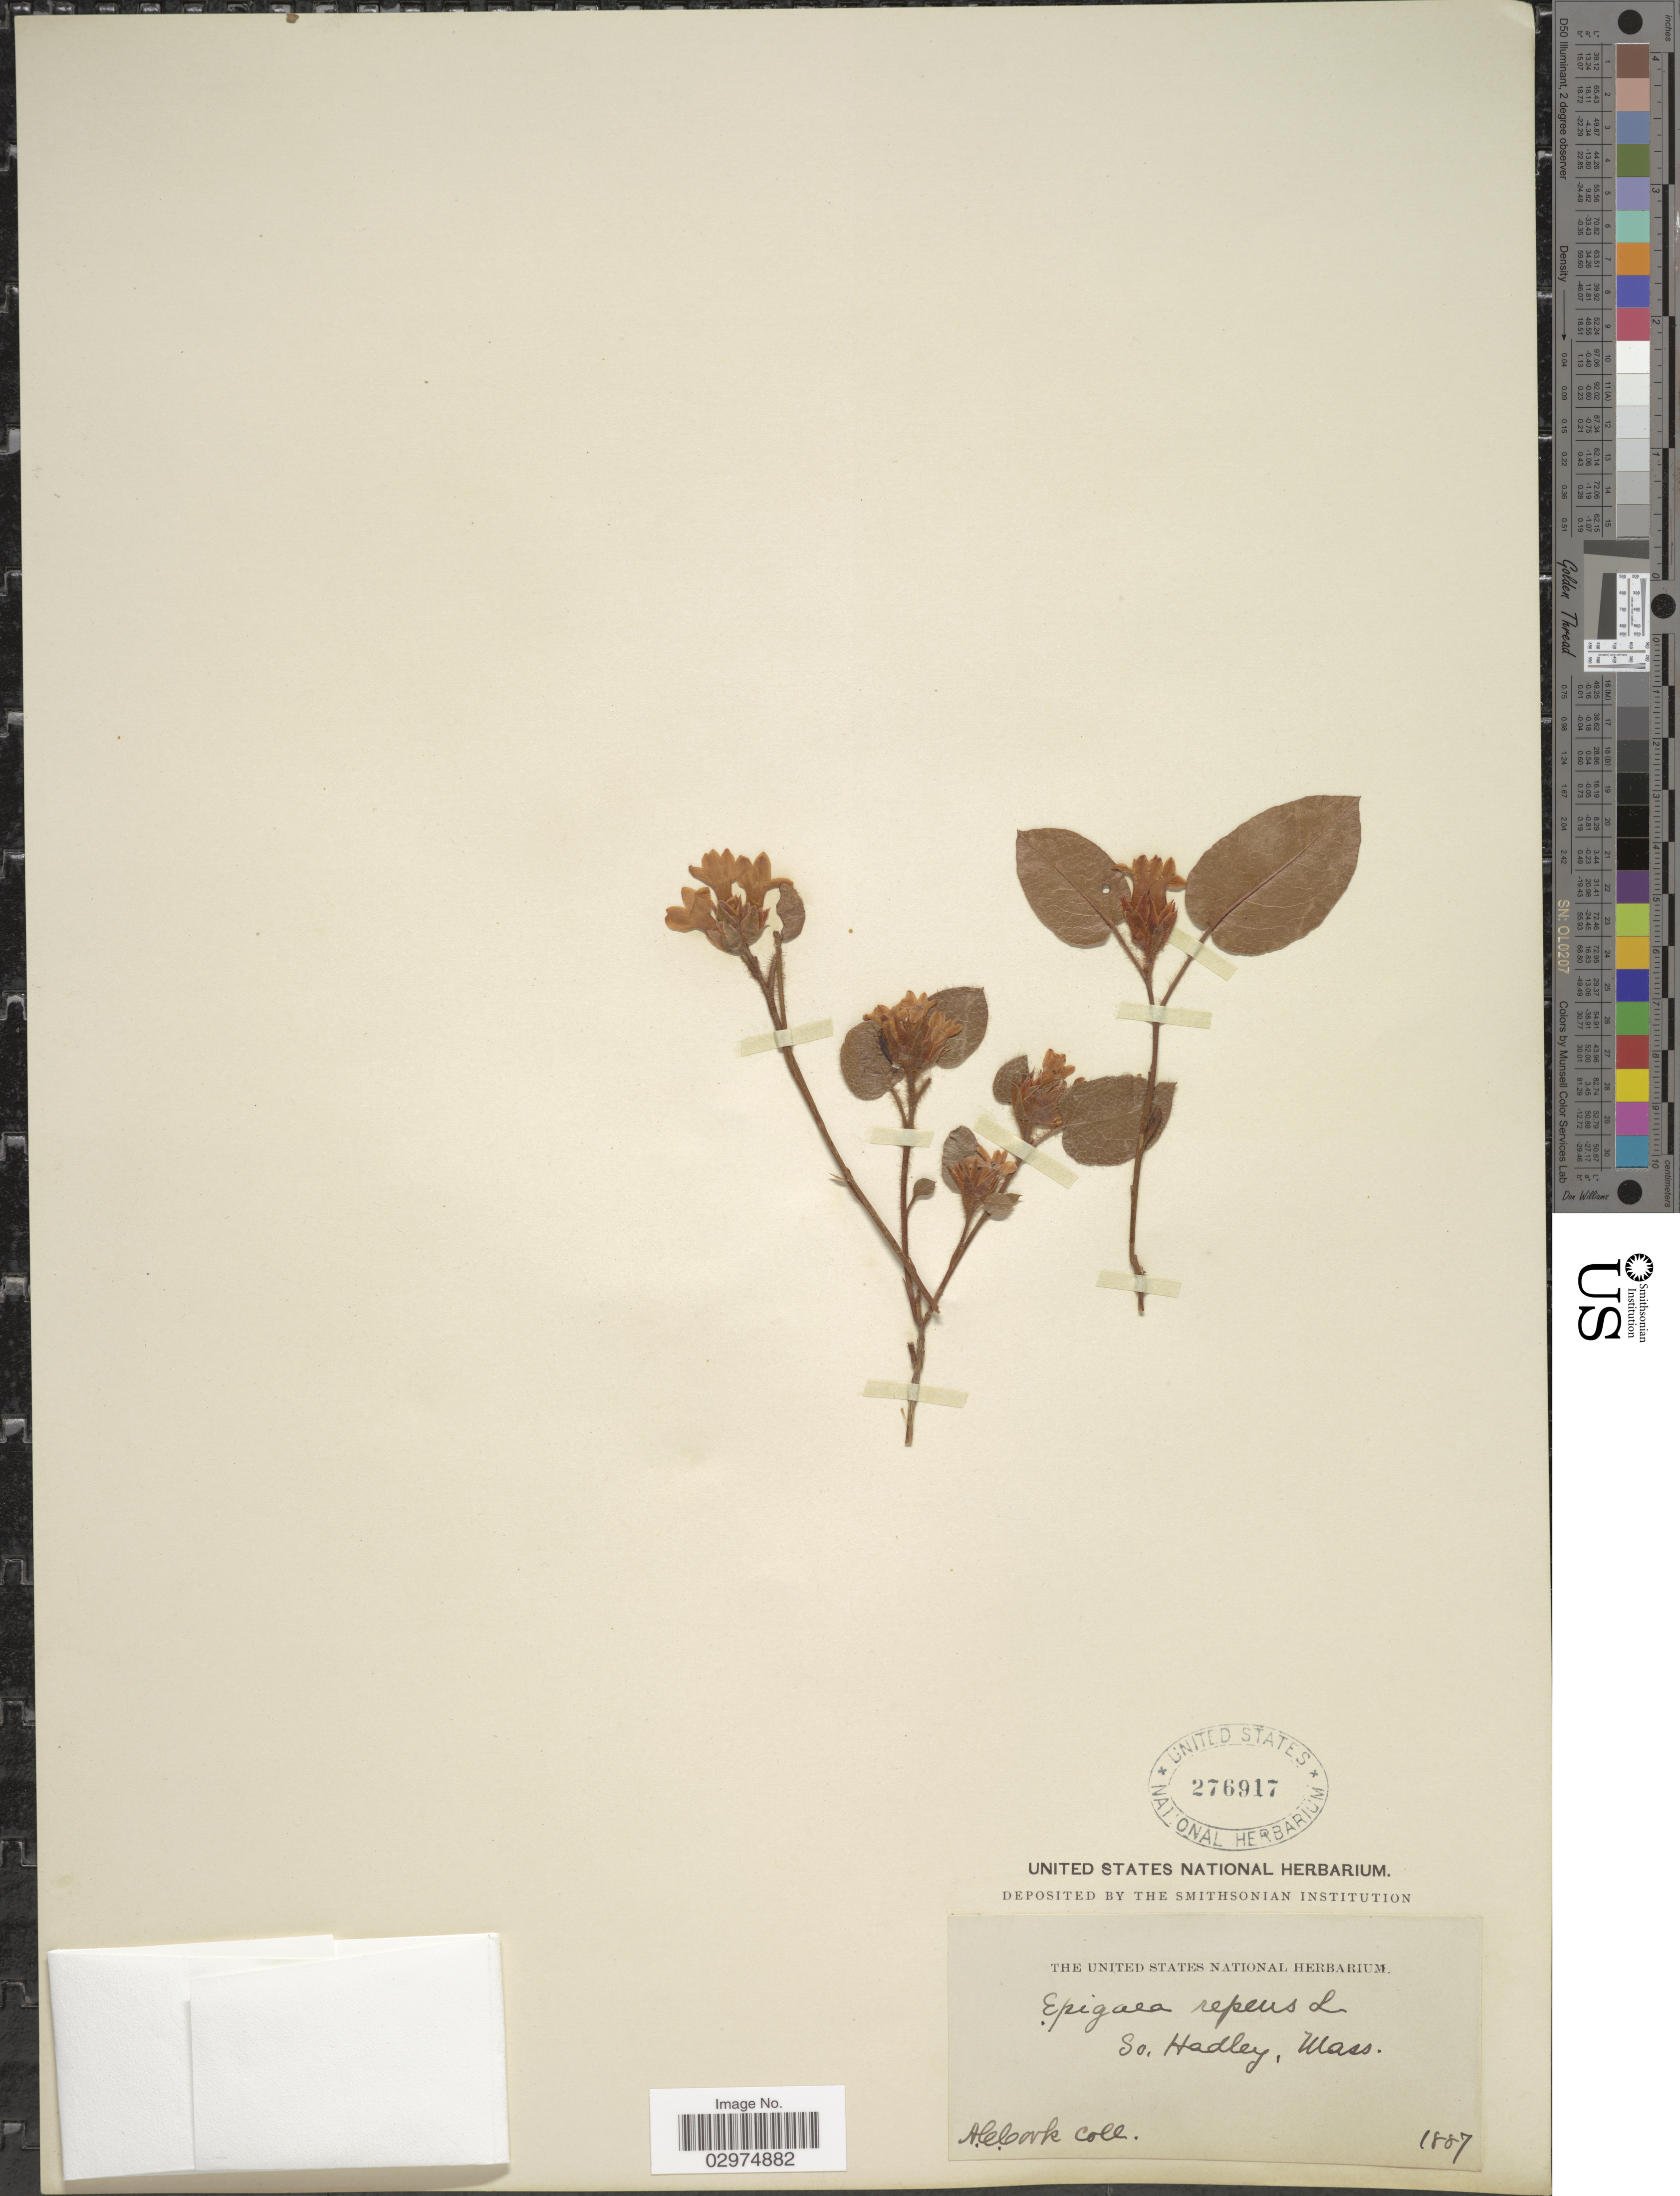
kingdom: Plantae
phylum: Tracheophyta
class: Magnoliopsida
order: Ericales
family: Ericaceae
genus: Epigaea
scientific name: Epigaea repens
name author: L.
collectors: A. Cook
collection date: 1887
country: United States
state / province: Massachusetts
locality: So. Hadley.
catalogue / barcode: US 276917